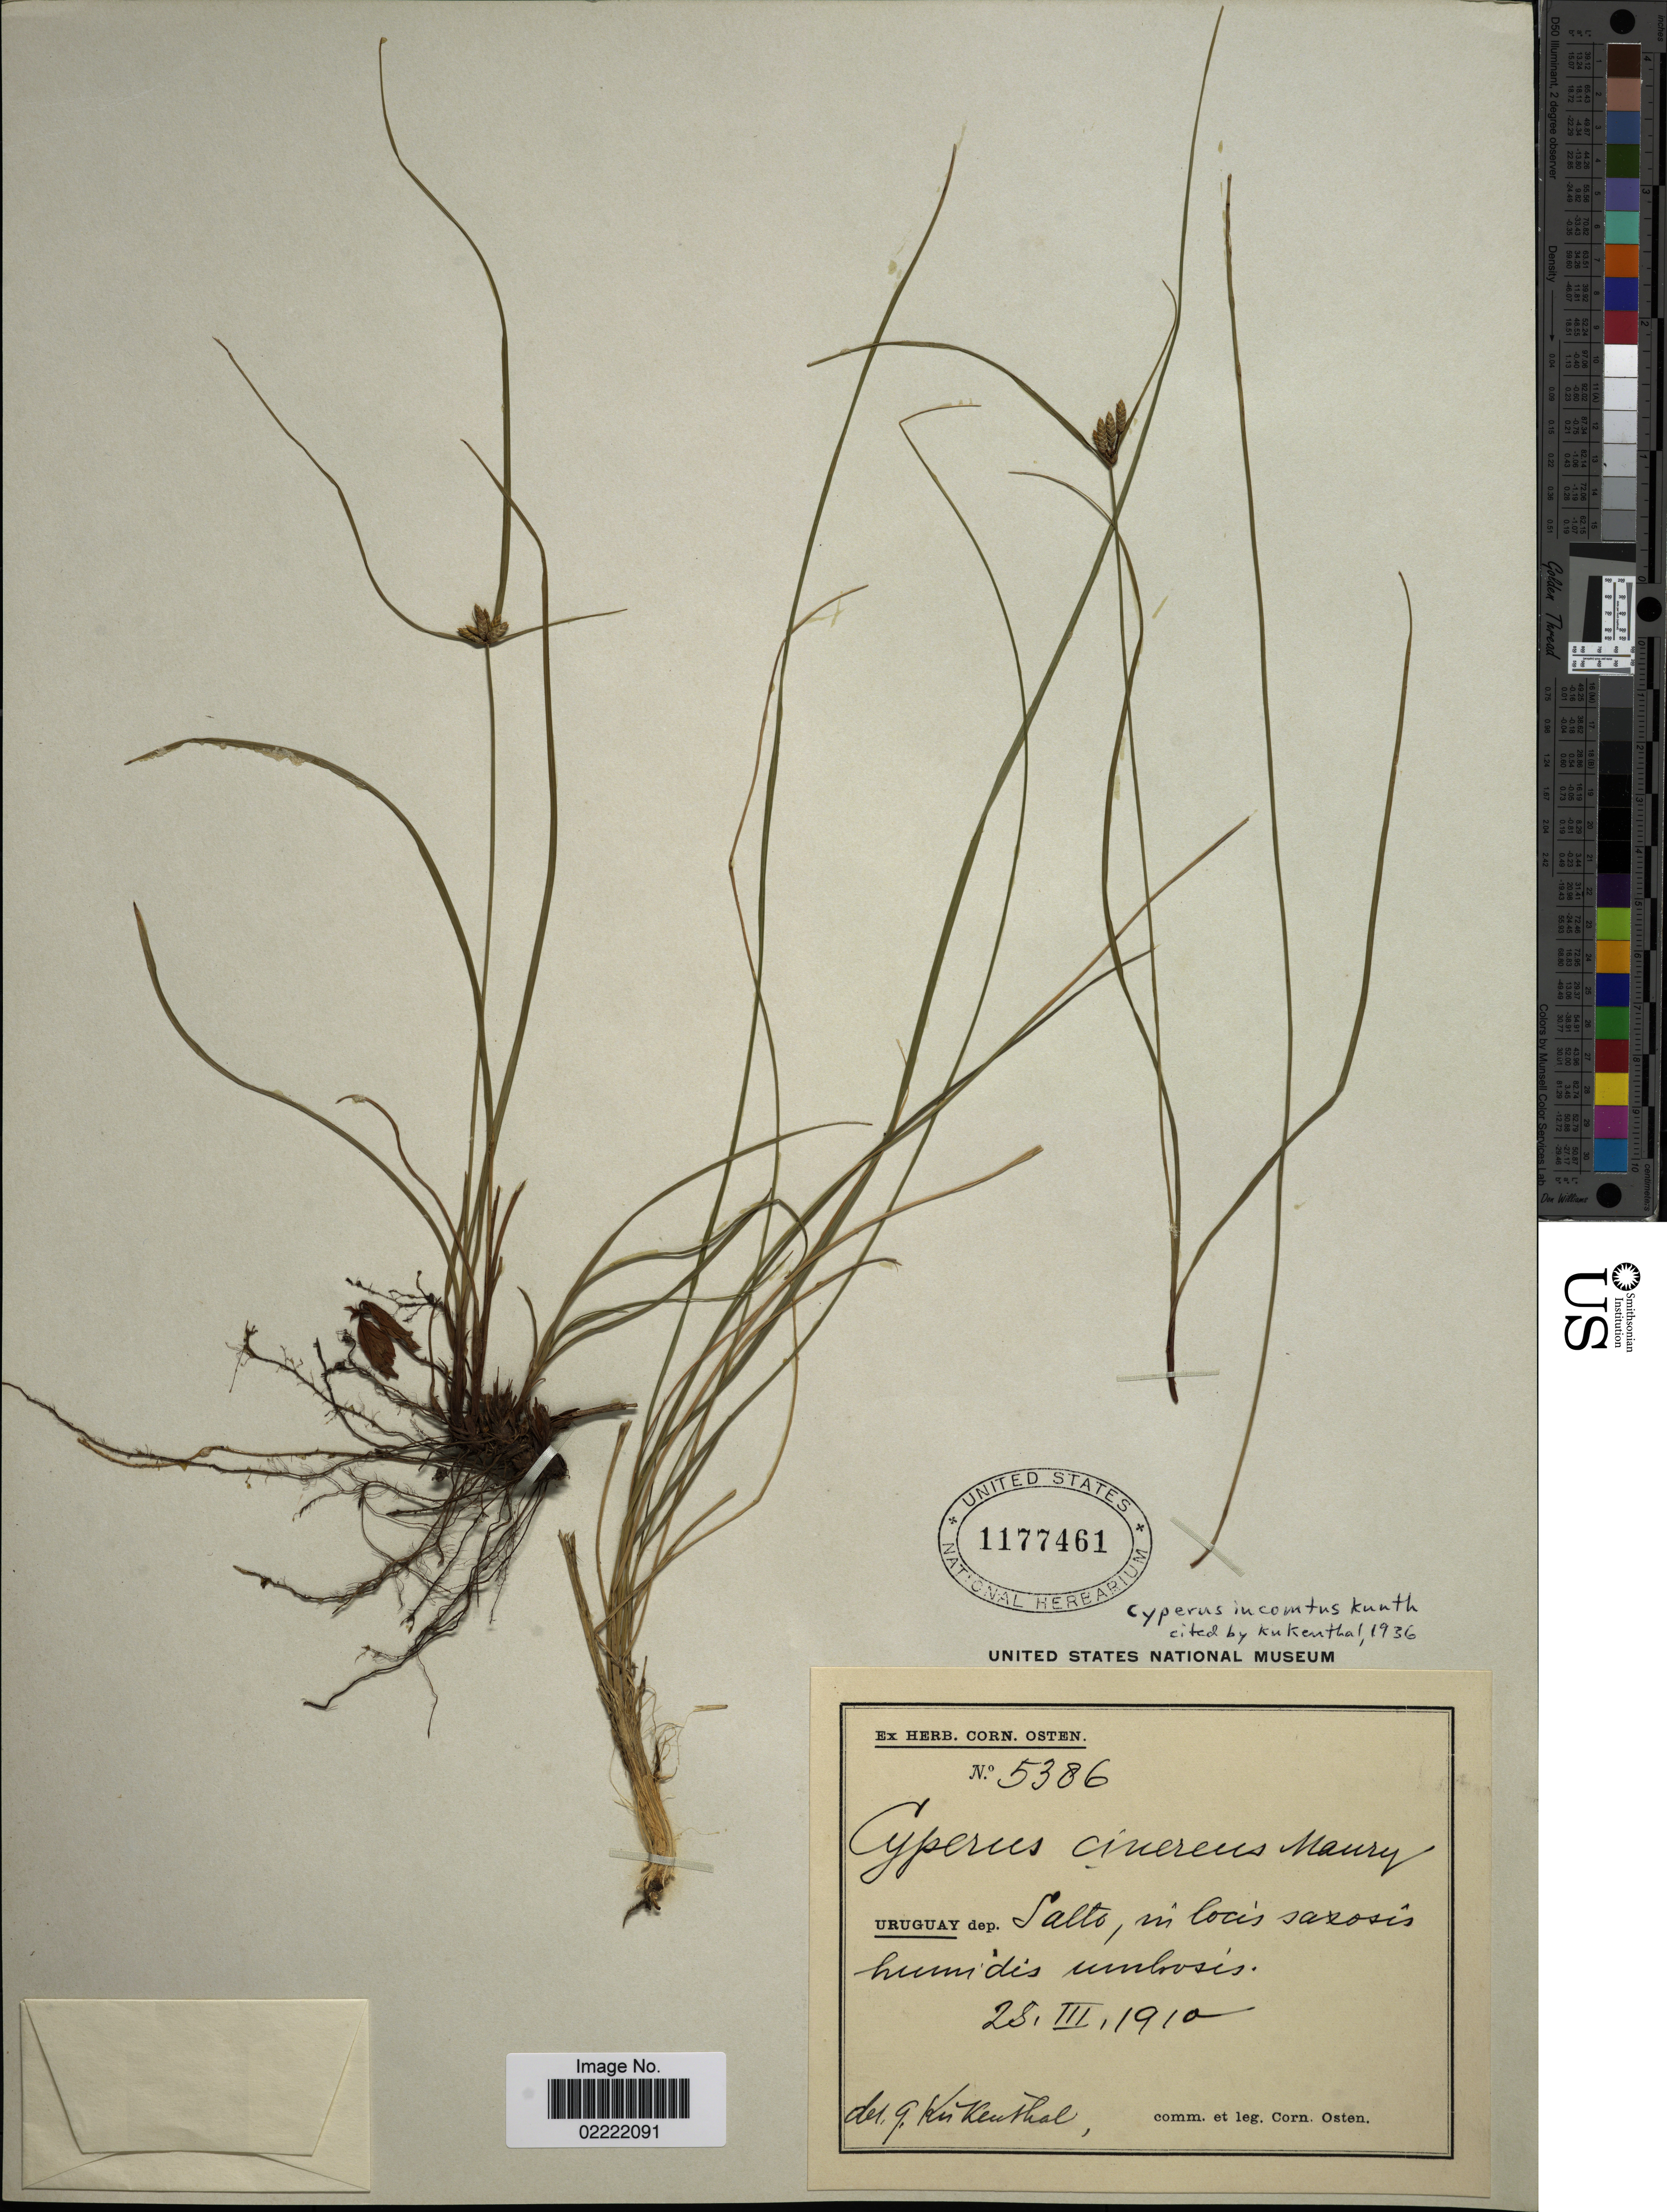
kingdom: Plantae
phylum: Tracheophyta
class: Liliopsida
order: Poales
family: Cyperaceae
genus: Cyperus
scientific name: Cyperus incomtus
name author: Kunth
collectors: C. Osten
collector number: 5386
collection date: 1910-03-28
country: Uruguay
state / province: Salto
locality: In locis saxosis humidis umbrosis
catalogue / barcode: US 1177461